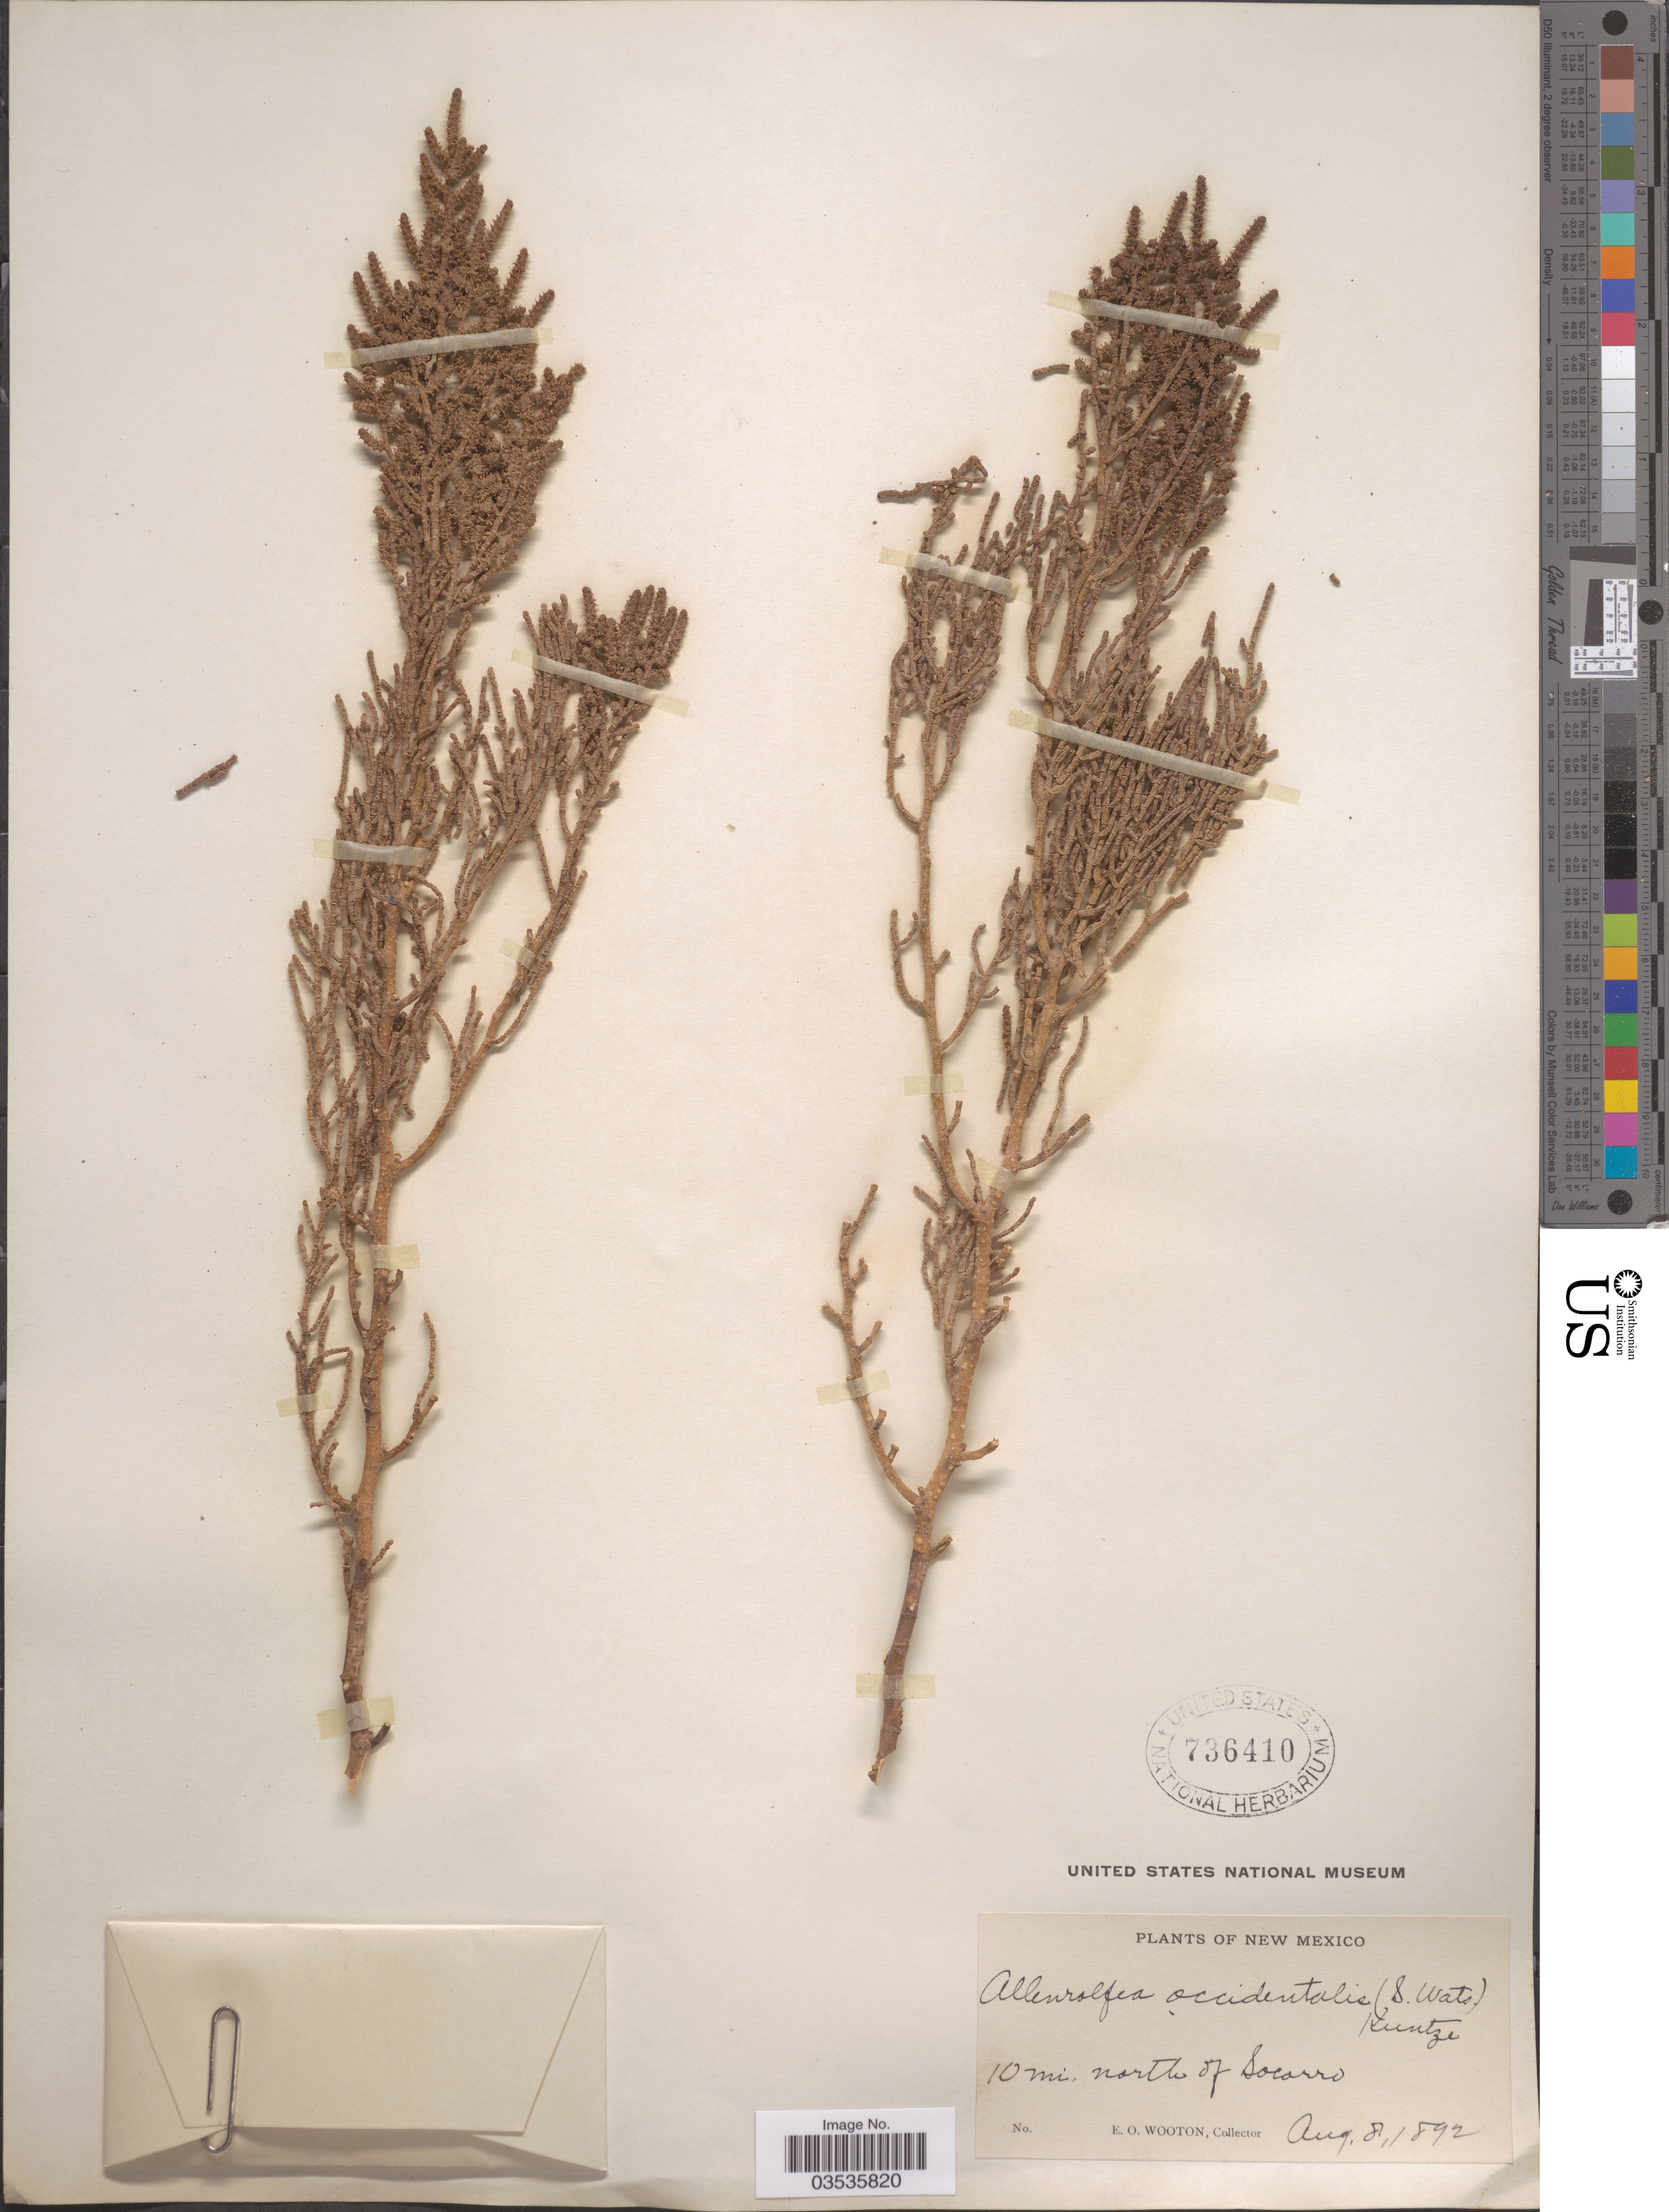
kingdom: Plantae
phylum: Tracheophyta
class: Magnoliopsida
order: Caryophyllales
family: Amaranthaceae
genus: Allenrolfea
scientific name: Allenrolfea occidentalis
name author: (S. Watson) Kuntze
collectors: E. O. Wooton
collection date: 1892-08-08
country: United States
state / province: New Mexico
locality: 10 mi. north of Socorro.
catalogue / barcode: US 736410